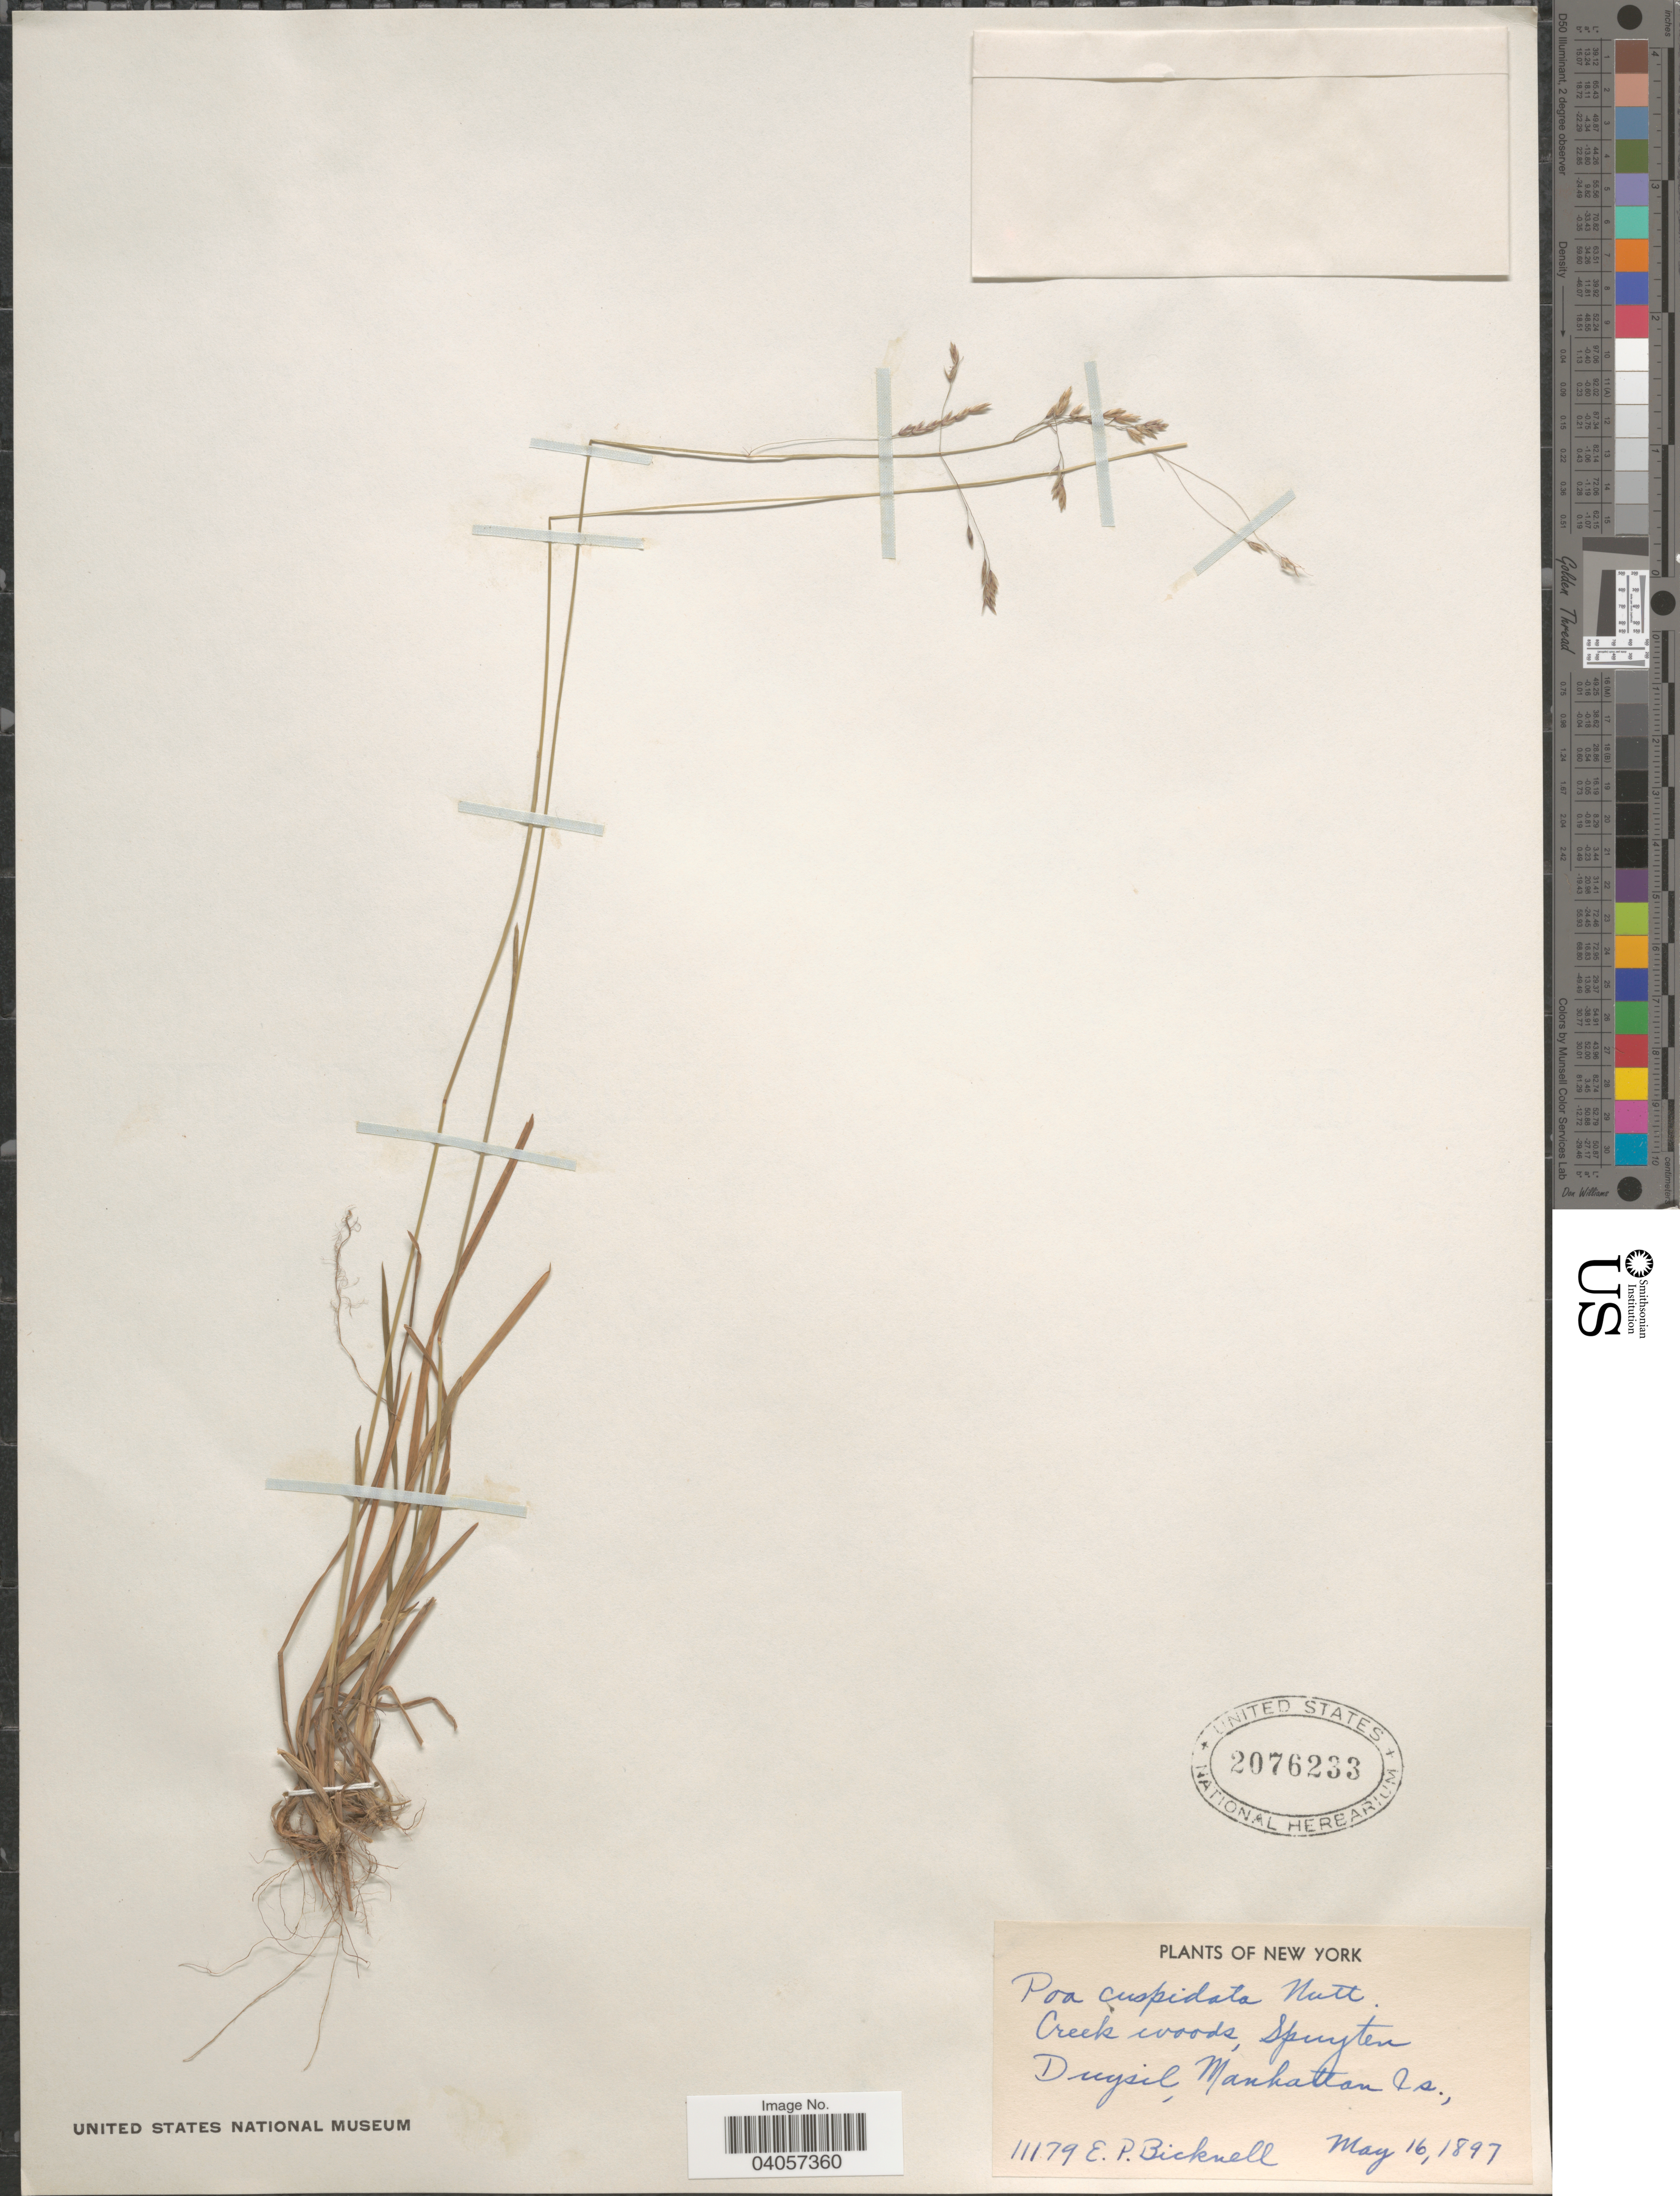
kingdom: Plantae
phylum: Tracheophyta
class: Liliopsida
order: Poales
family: Poaceae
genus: Poa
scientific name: Poa cuspidata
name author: Nutt.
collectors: E. P. Bicknell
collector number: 11179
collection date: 1897-05-16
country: United States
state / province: New York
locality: Creek woods, Spuyten Duyvil, Manhattan Is.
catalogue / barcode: US 2076233